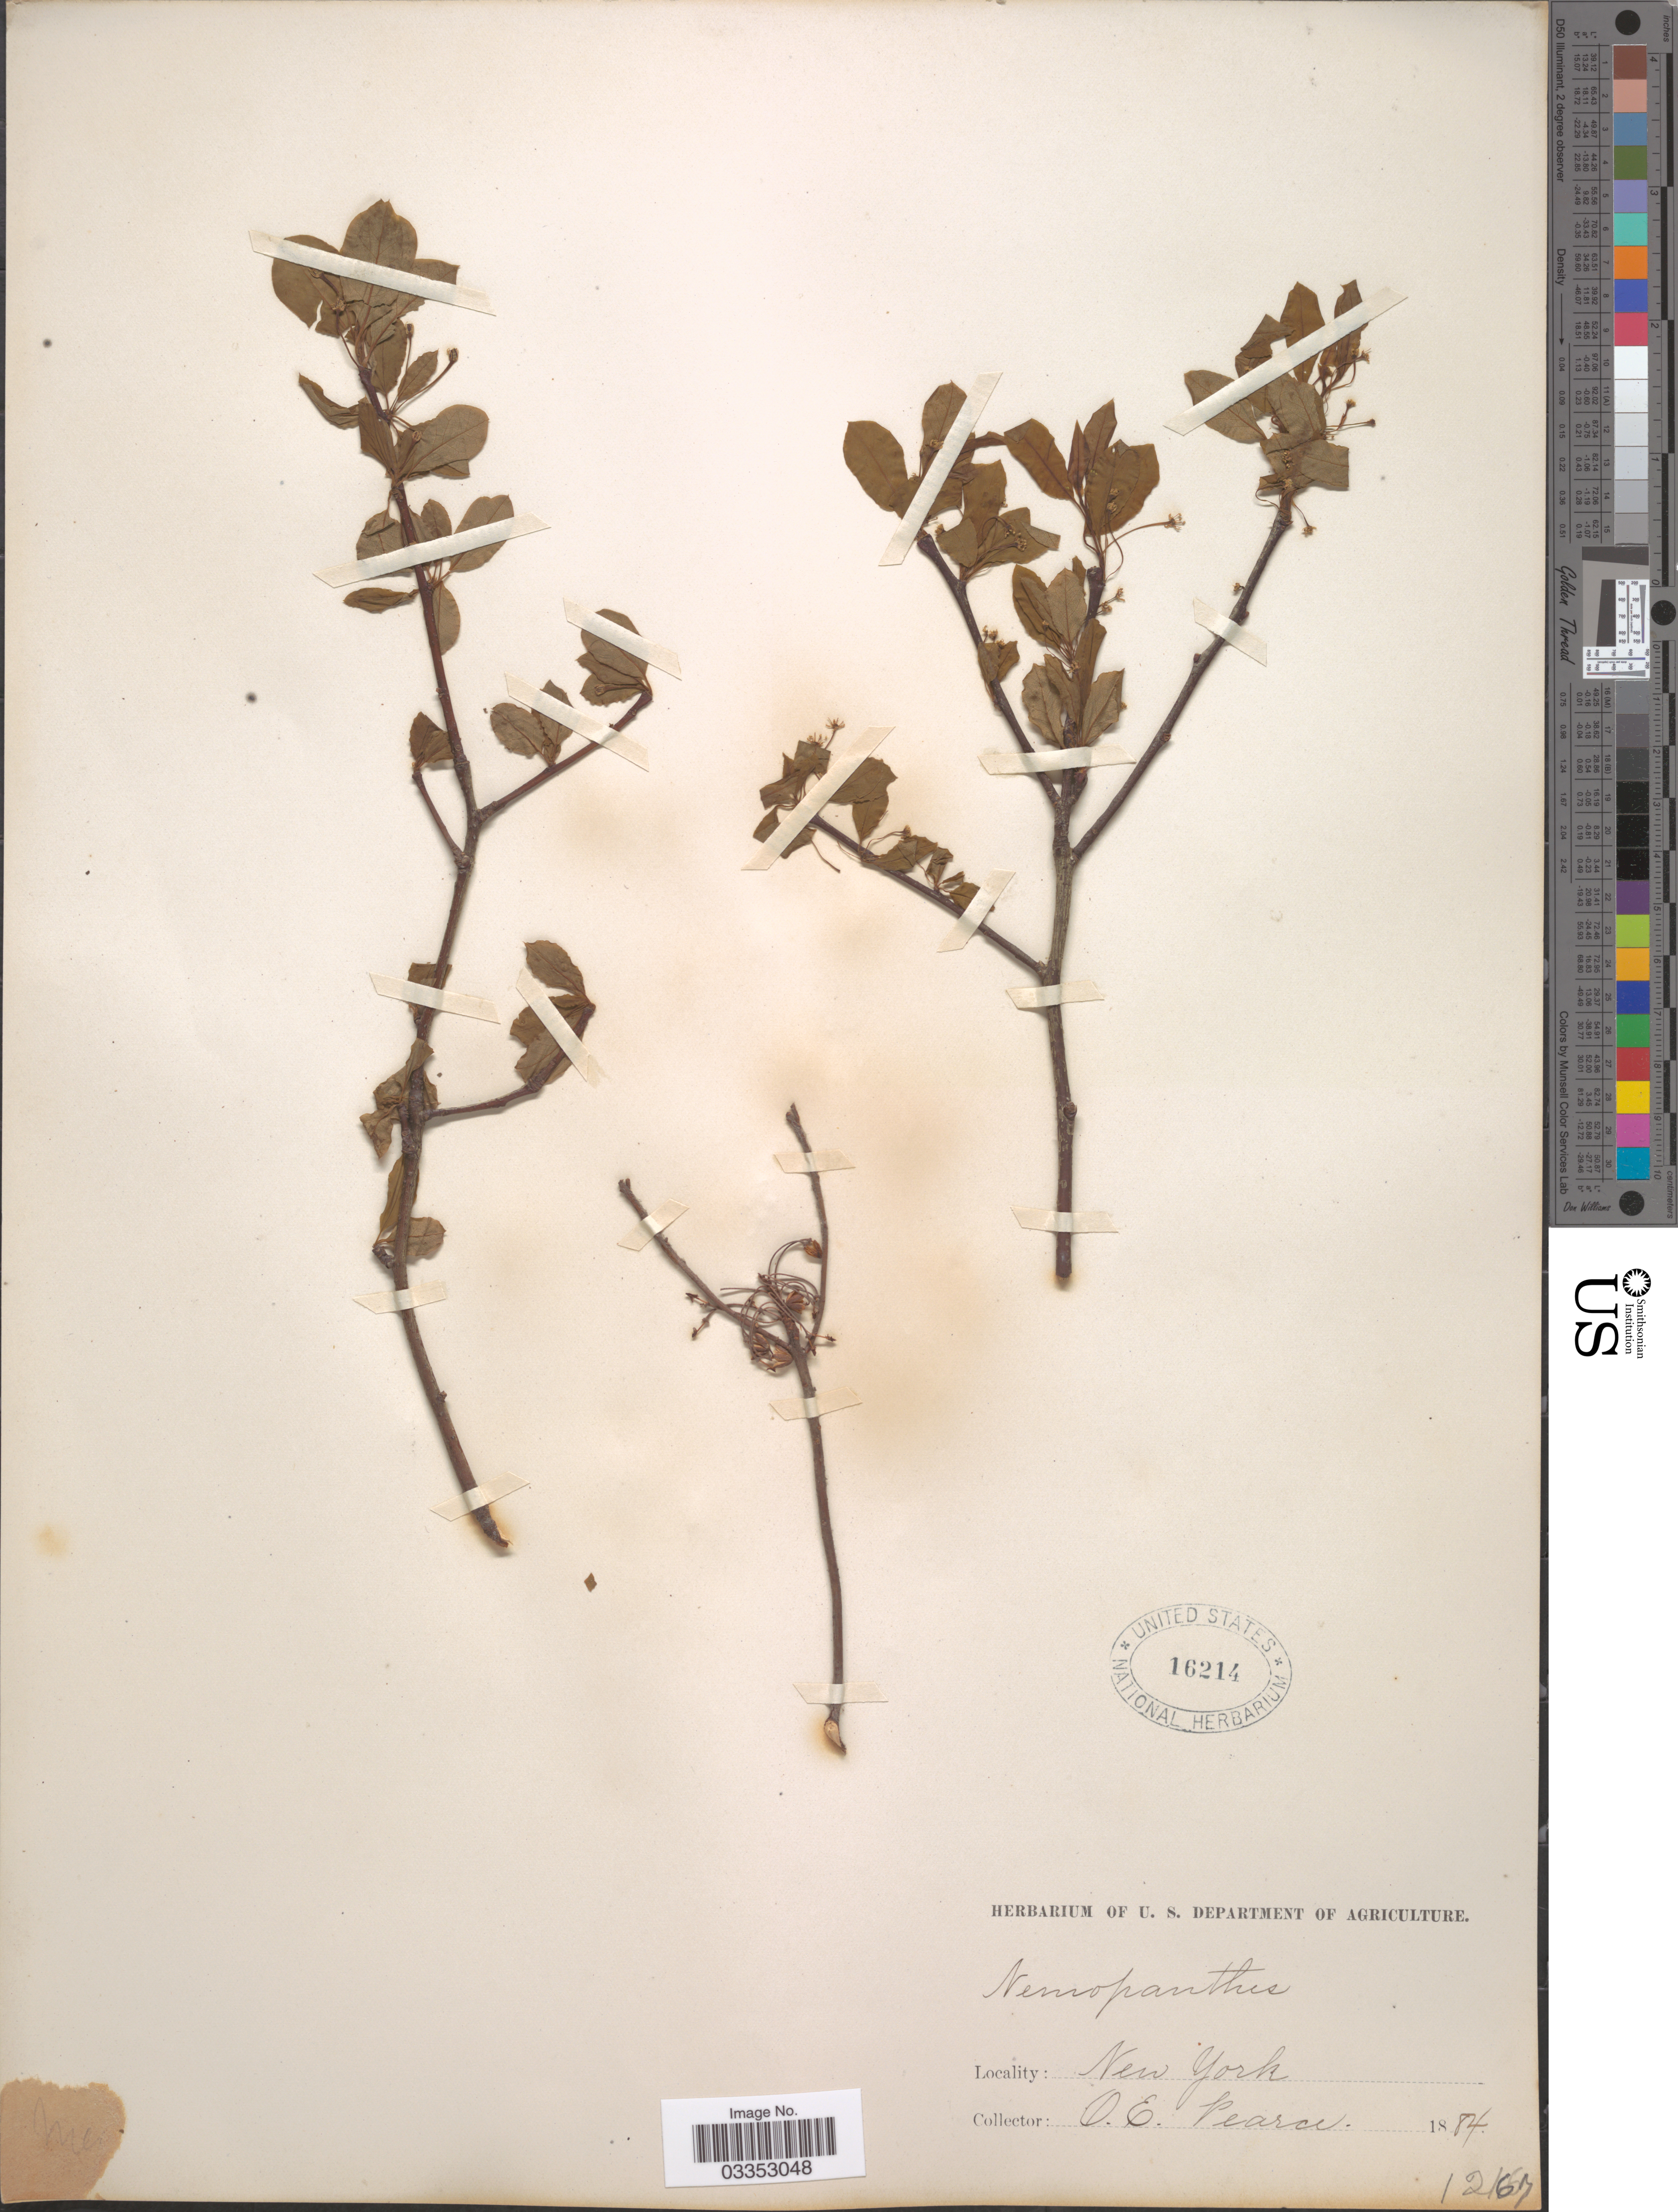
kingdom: Plantae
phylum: Tracheophyta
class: Magnoliopsida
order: Aquifoliales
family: Aquifoliaceae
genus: Nemopanthus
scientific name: Nemopanthus mucronatus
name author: (L.) Trel.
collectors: O. E. Pearce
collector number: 12167?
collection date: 1884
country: United States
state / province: New York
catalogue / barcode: US 16214